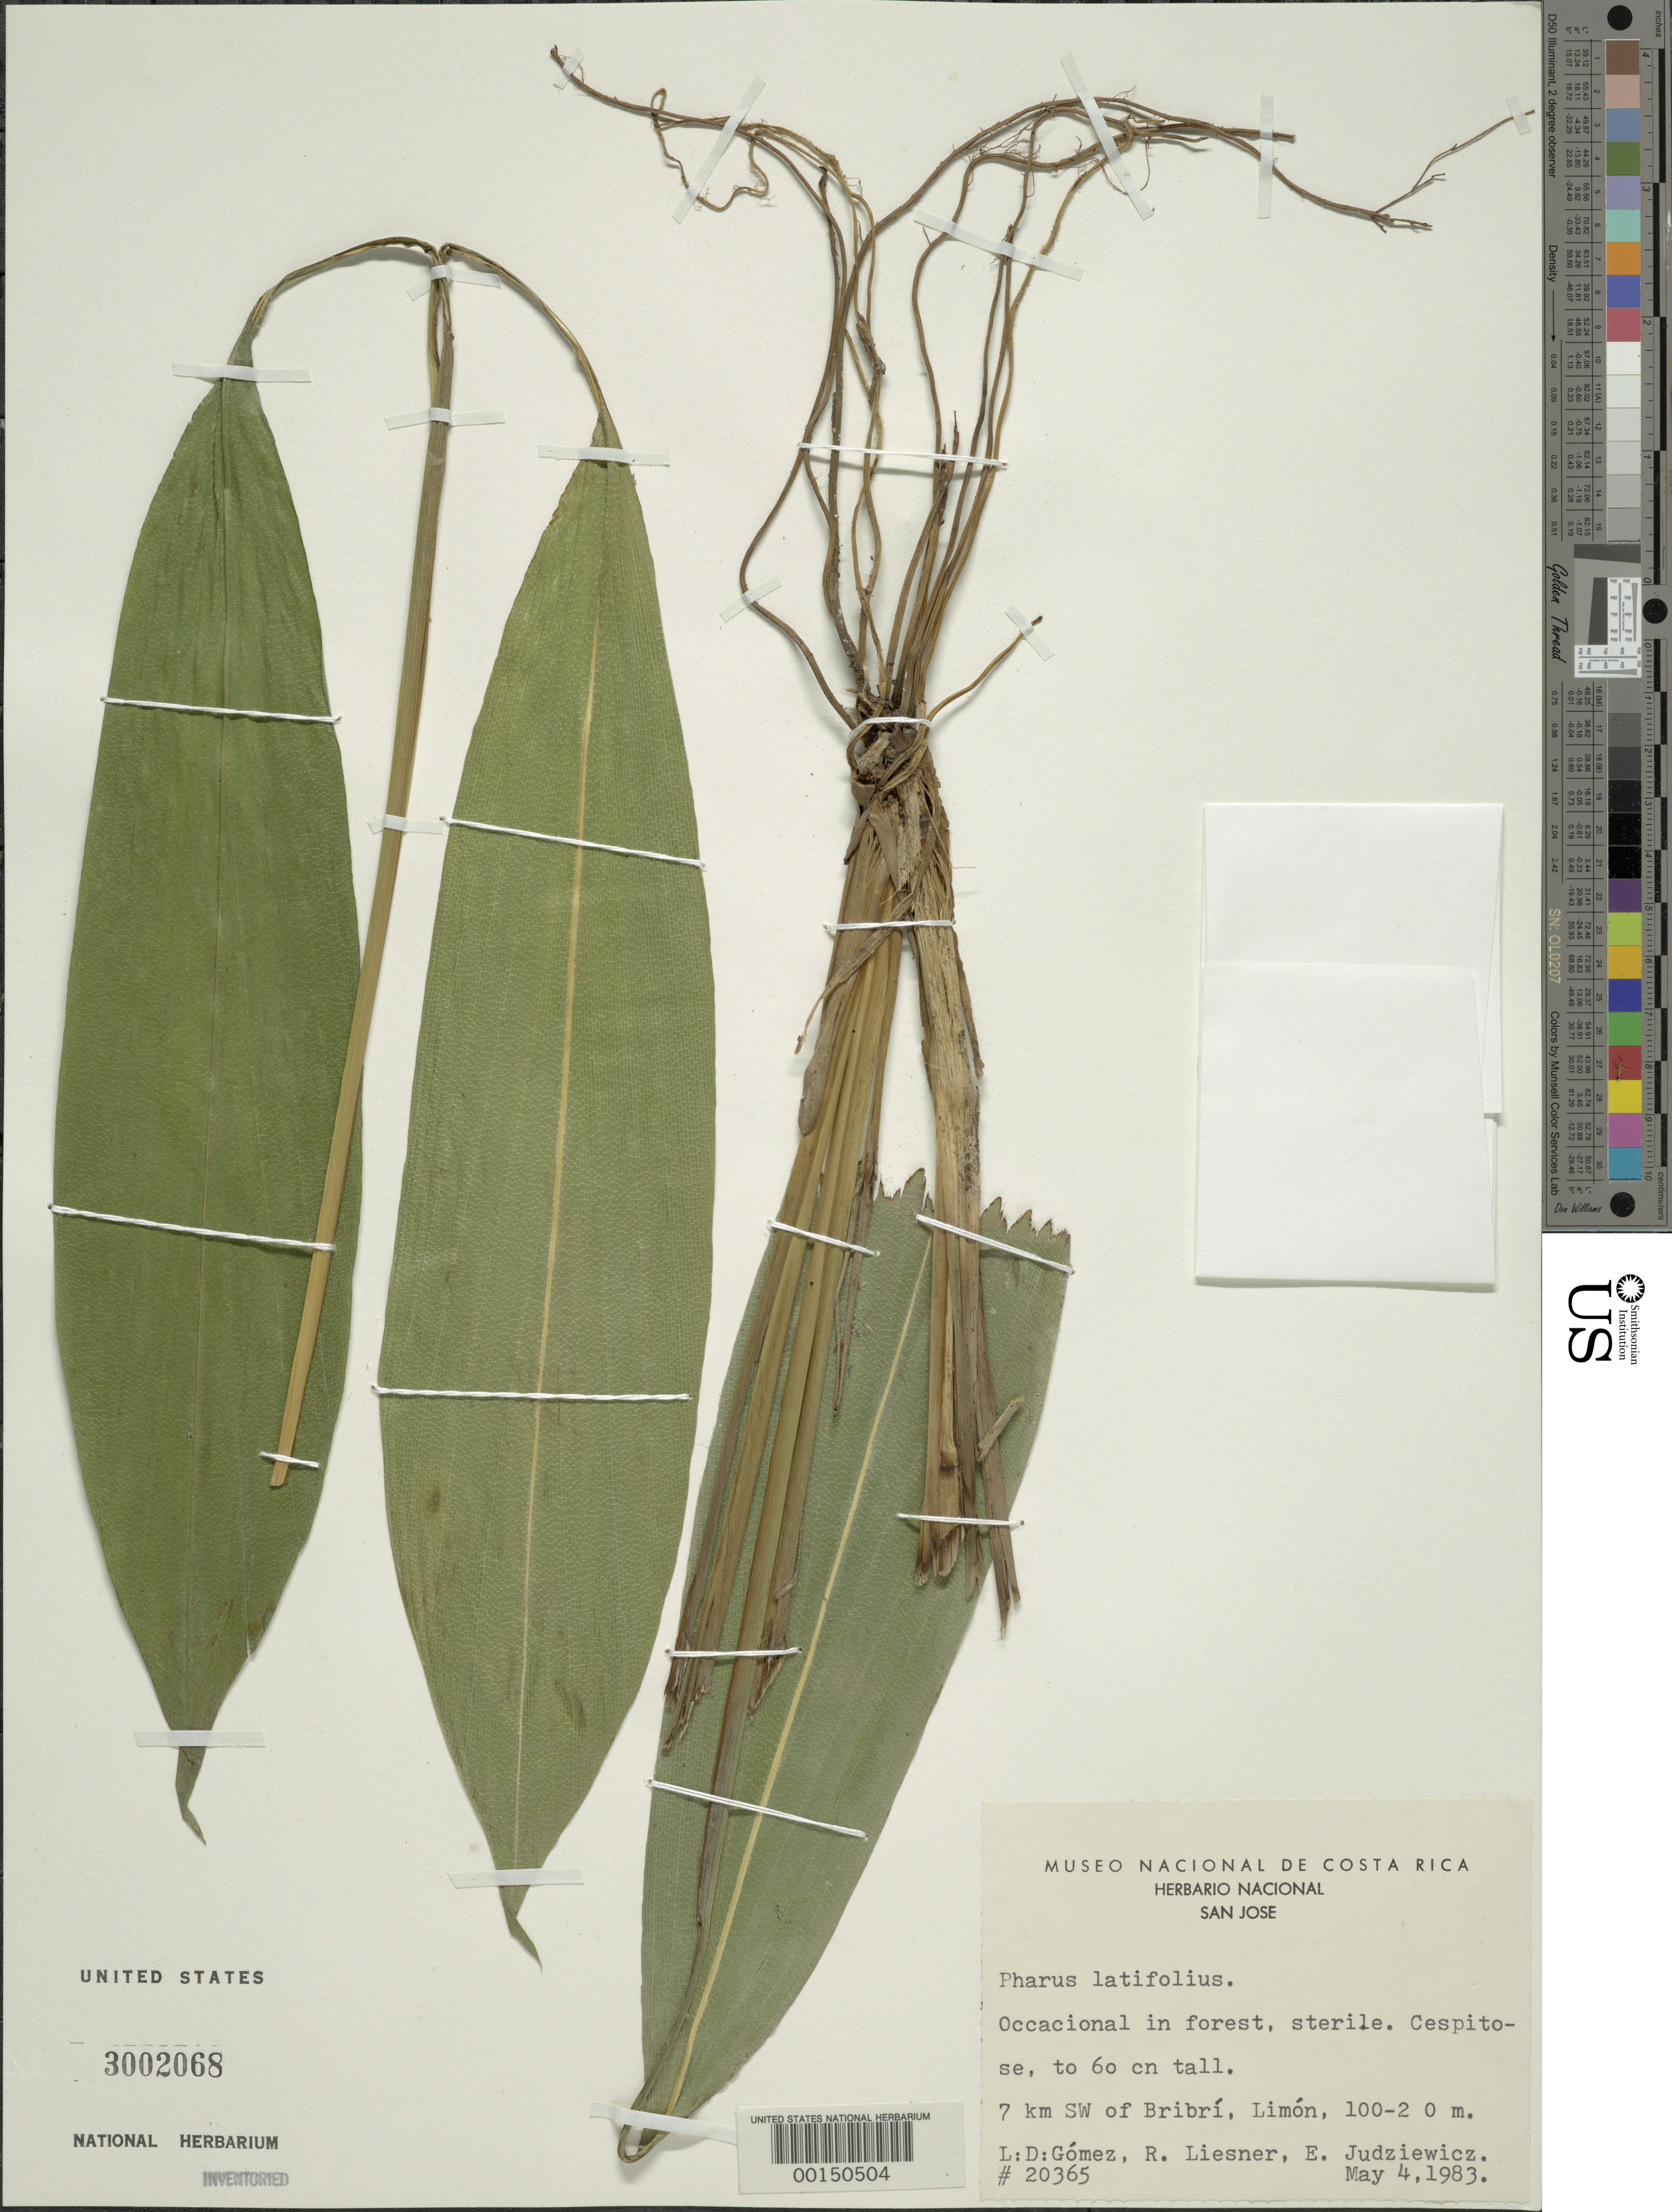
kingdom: Plantae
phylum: Tracheophyta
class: Liliopsida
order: Poales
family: Poaceae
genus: Pharus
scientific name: Pharus parvifolius subsp. elongatus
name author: Judz.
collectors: E. J. Judziewicz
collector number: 4289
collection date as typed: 27 Jan 1983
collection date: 1983-01-27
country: Costa Rica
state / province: Guanacaste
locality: Hacienda Santa Maria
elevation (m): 900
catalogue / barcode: US 3002086